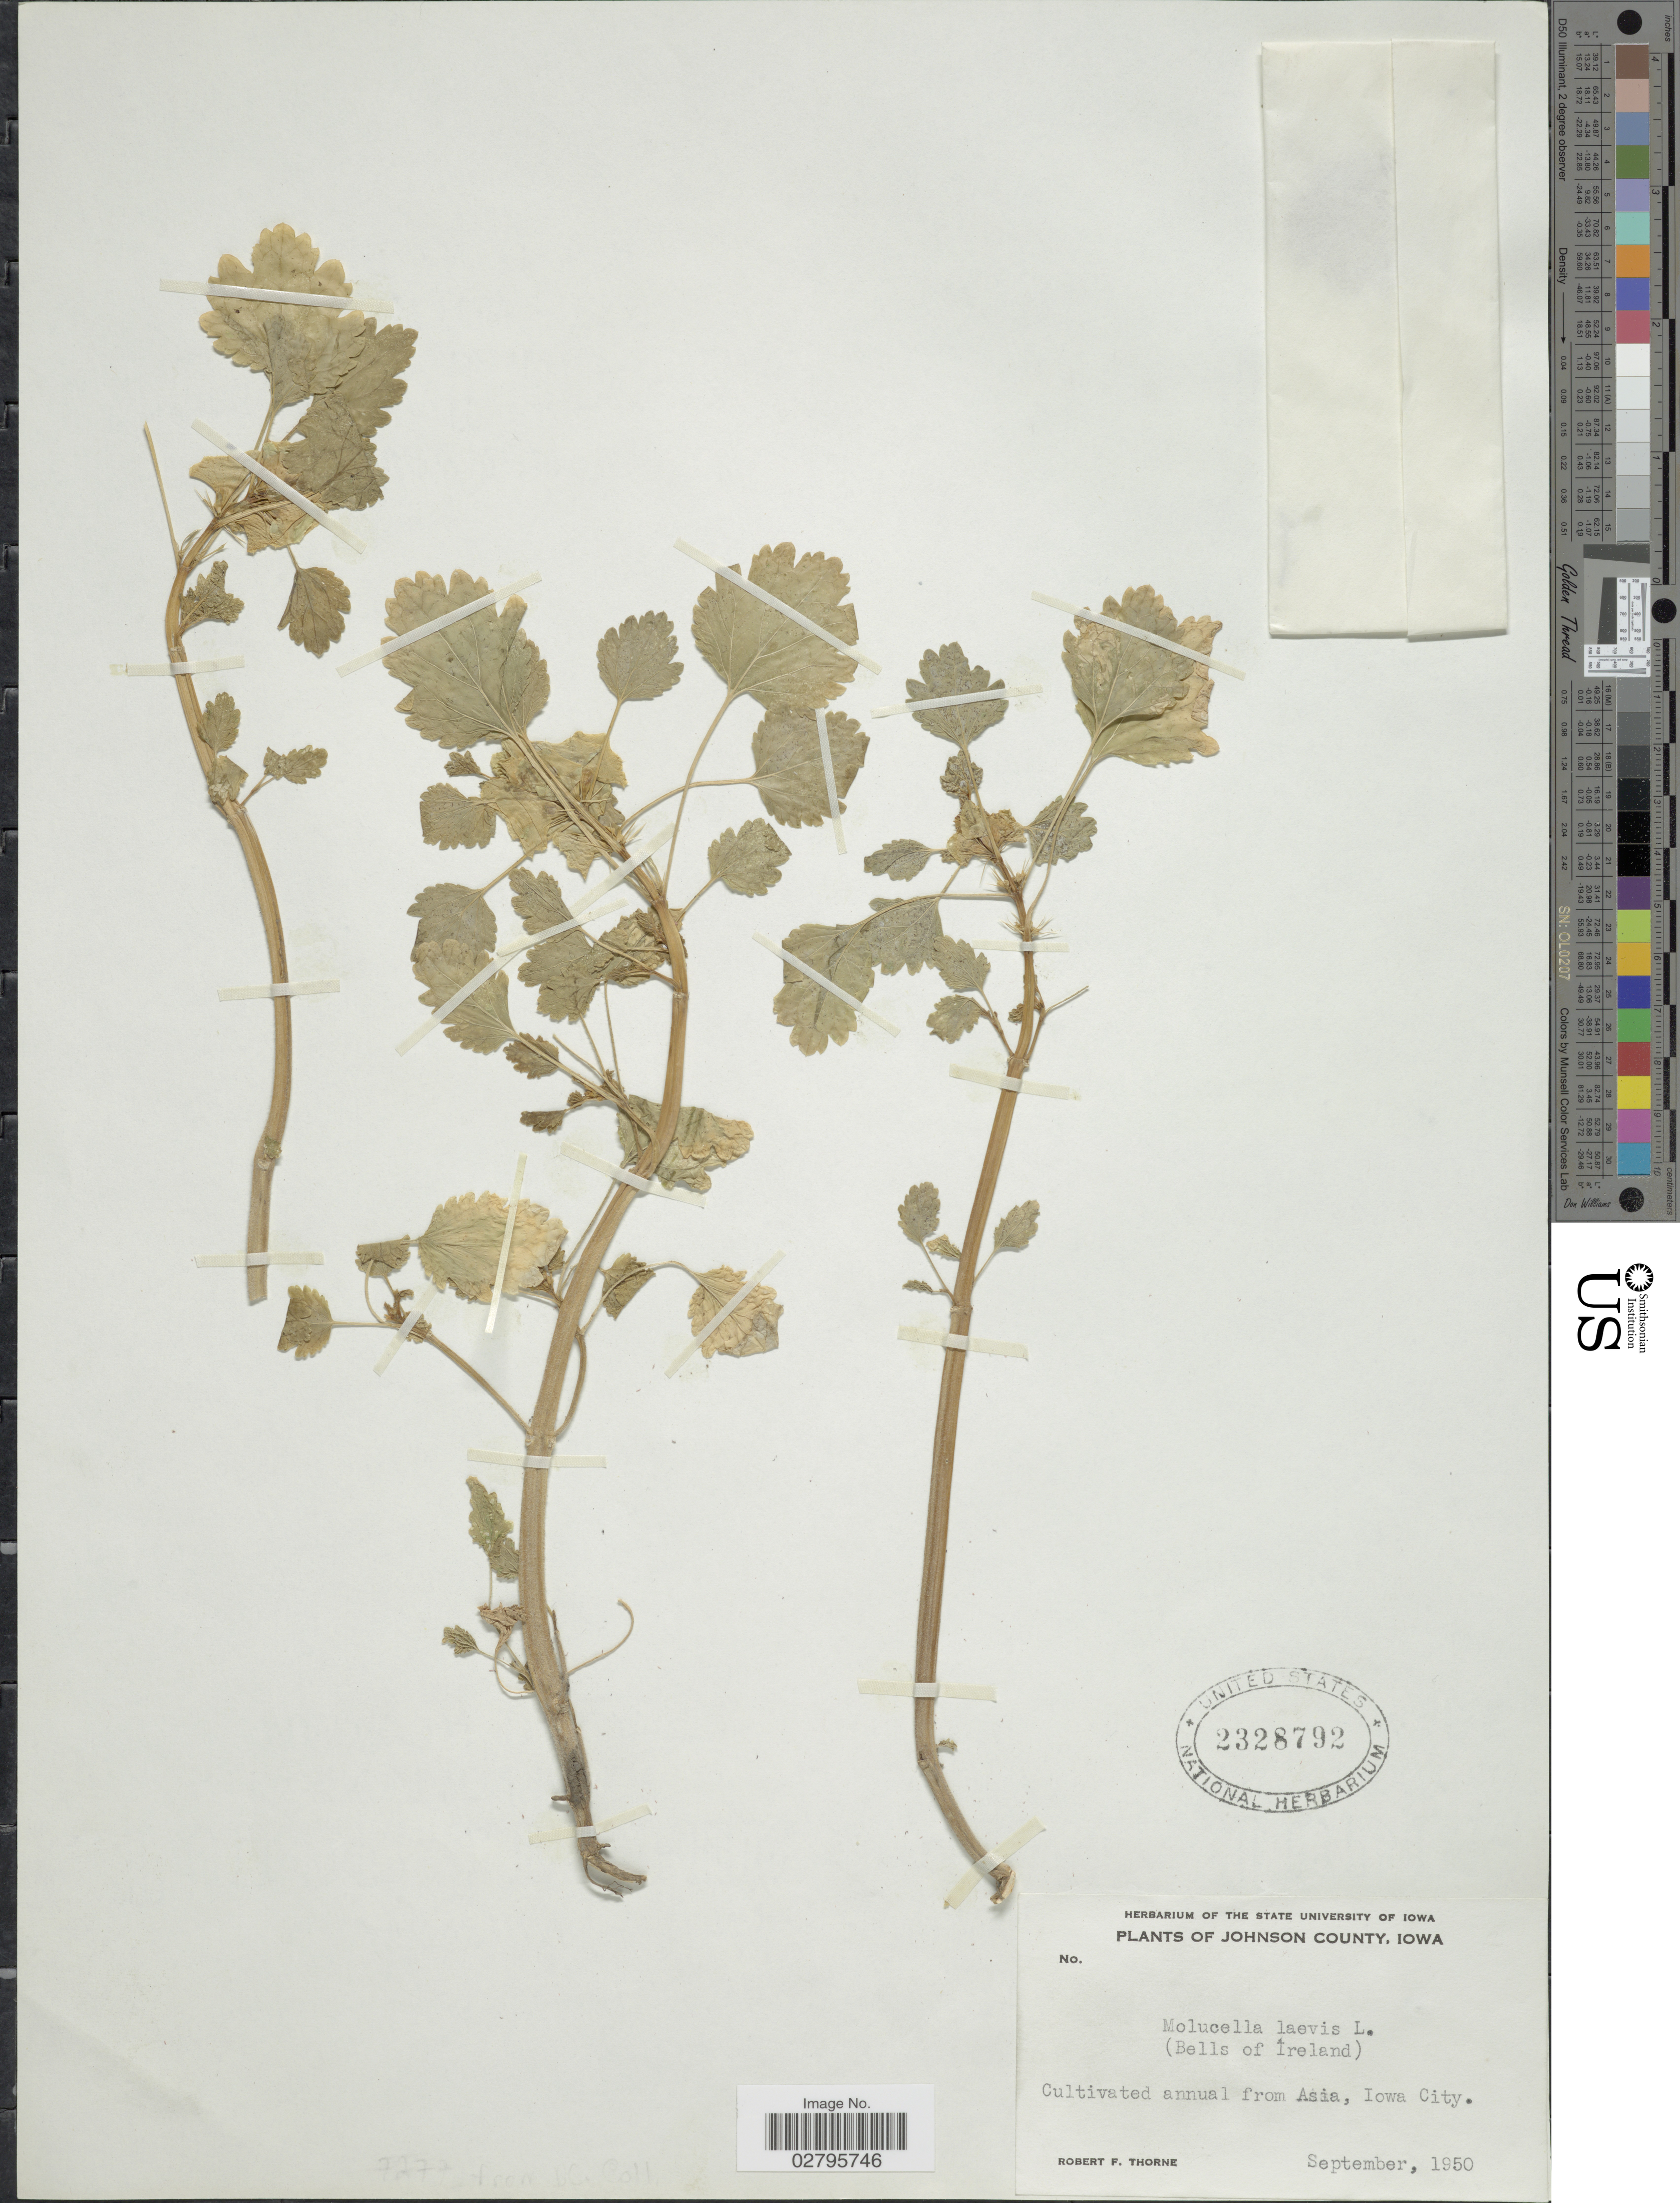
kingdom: Plantae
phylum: Tracheophyta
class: Magnoliopsida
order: Lamiales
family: Lamiaceae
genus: Moluccella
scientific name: Moluccella laevis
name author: L.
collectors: R. F. Thorne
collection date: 1950-09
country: United States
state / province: Iowa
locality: Johnson County, Cultivated annual from Asia, Iowa City.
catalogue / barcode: US 2328792